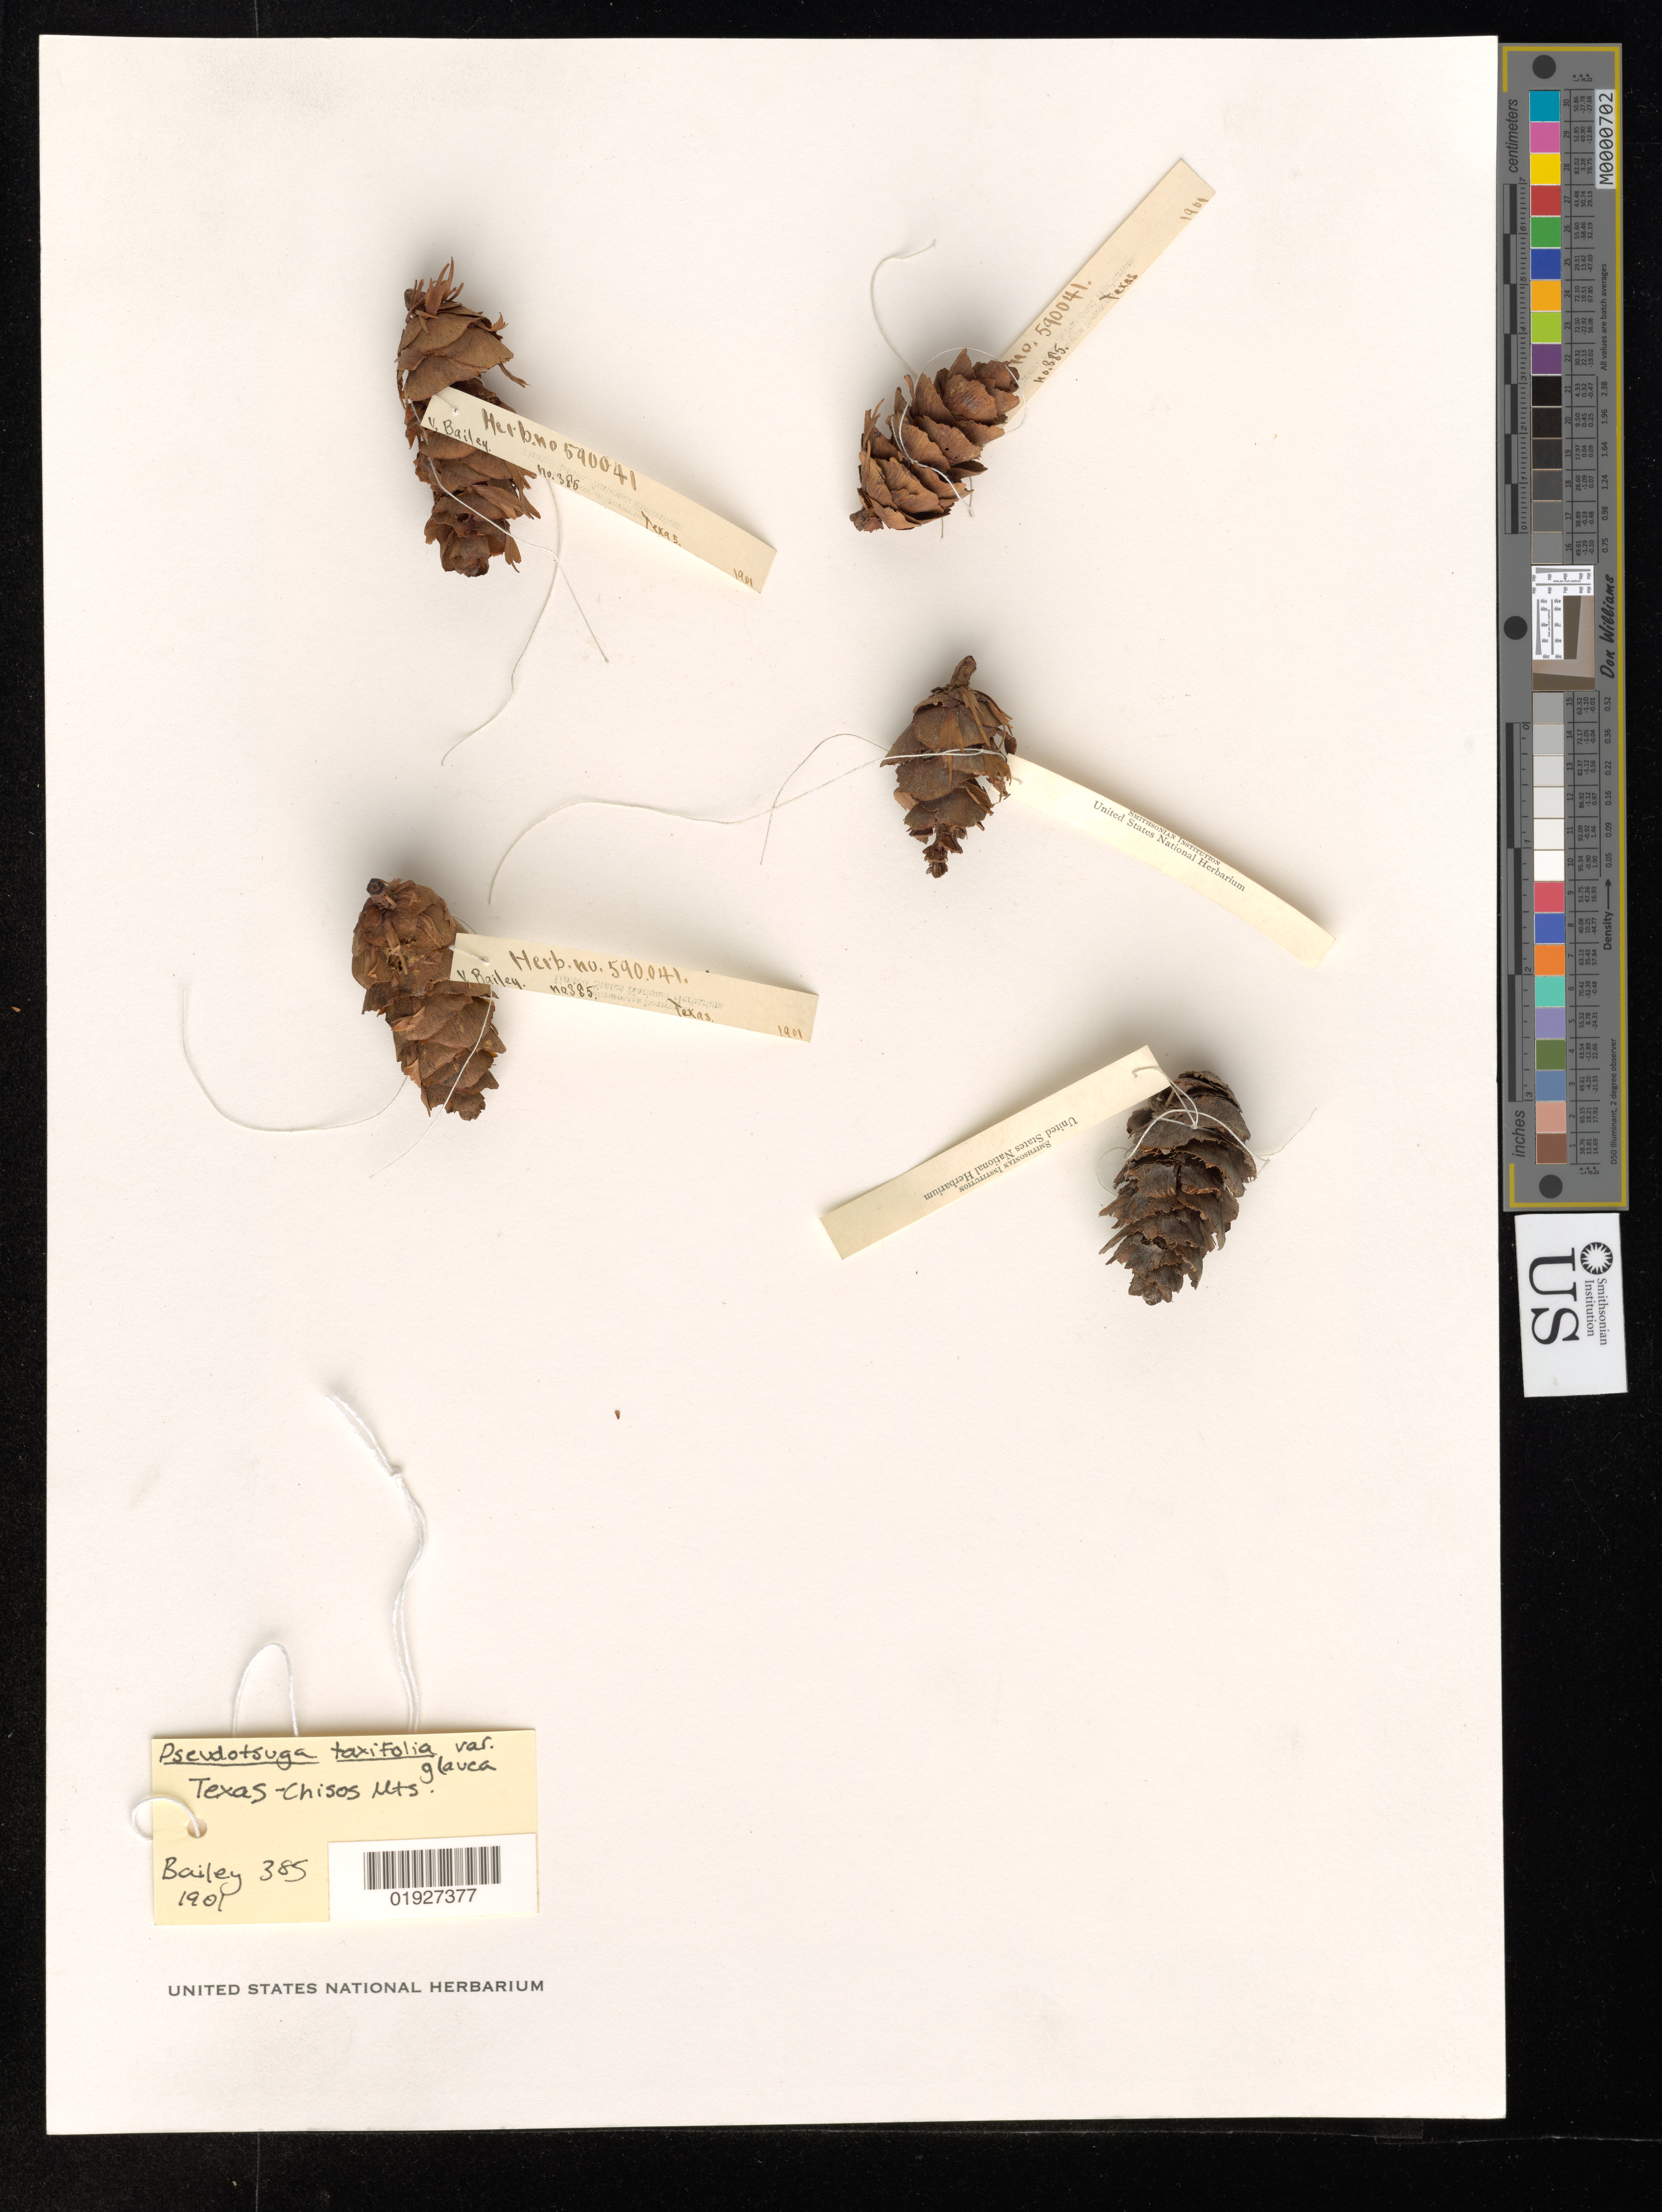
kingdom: Plantae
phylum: Tracheophyta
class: Pinopsida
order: Pinales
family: Pinaceae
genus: Pseudotsuga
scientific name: Pseudotsuga taxifolia var. glauca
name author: Sudw.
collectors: V. O. Bailey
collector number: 385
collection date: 1901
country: United States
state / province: Texas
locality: Chisos Mts.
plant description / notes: Herb. no. 590041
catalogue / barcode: US 590041